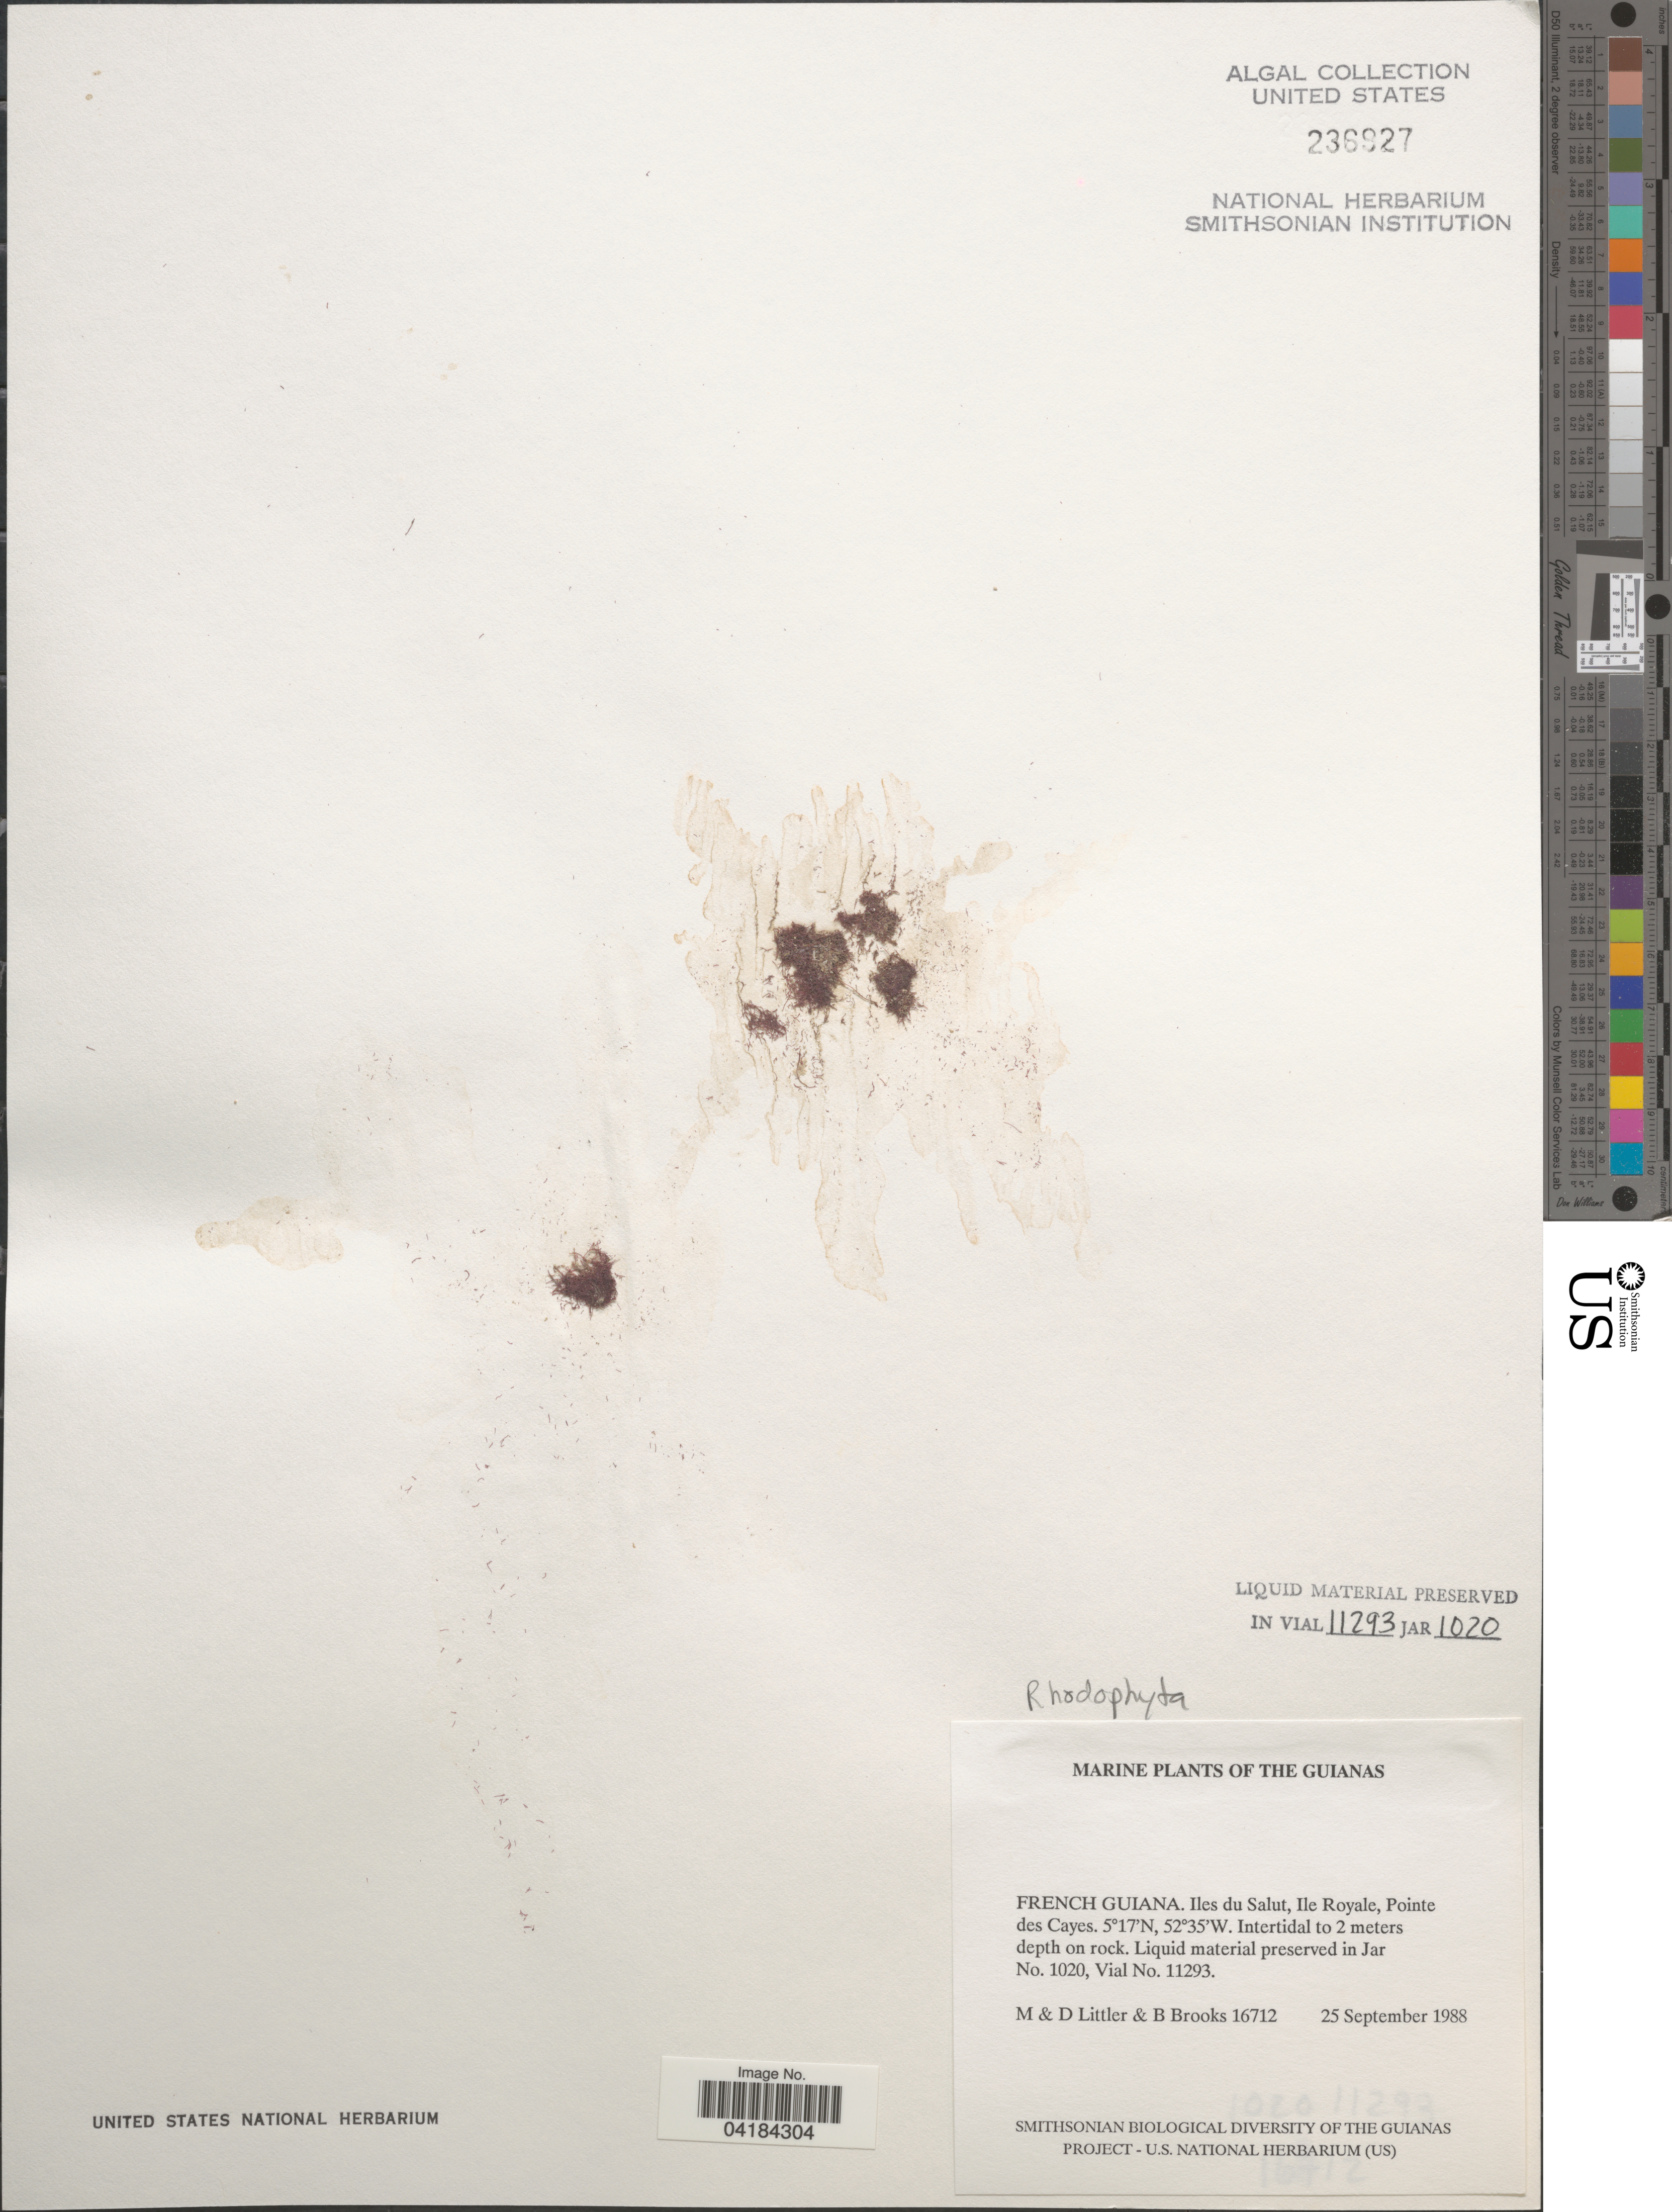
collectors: M. Littler, D. S. Littler & B. Brooks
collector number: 16712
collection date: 1988-09-25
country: French Guiana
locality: The Guianas. Iles du Salut, Ile Royale, Pointe des Cayes.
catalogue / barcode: US 236927